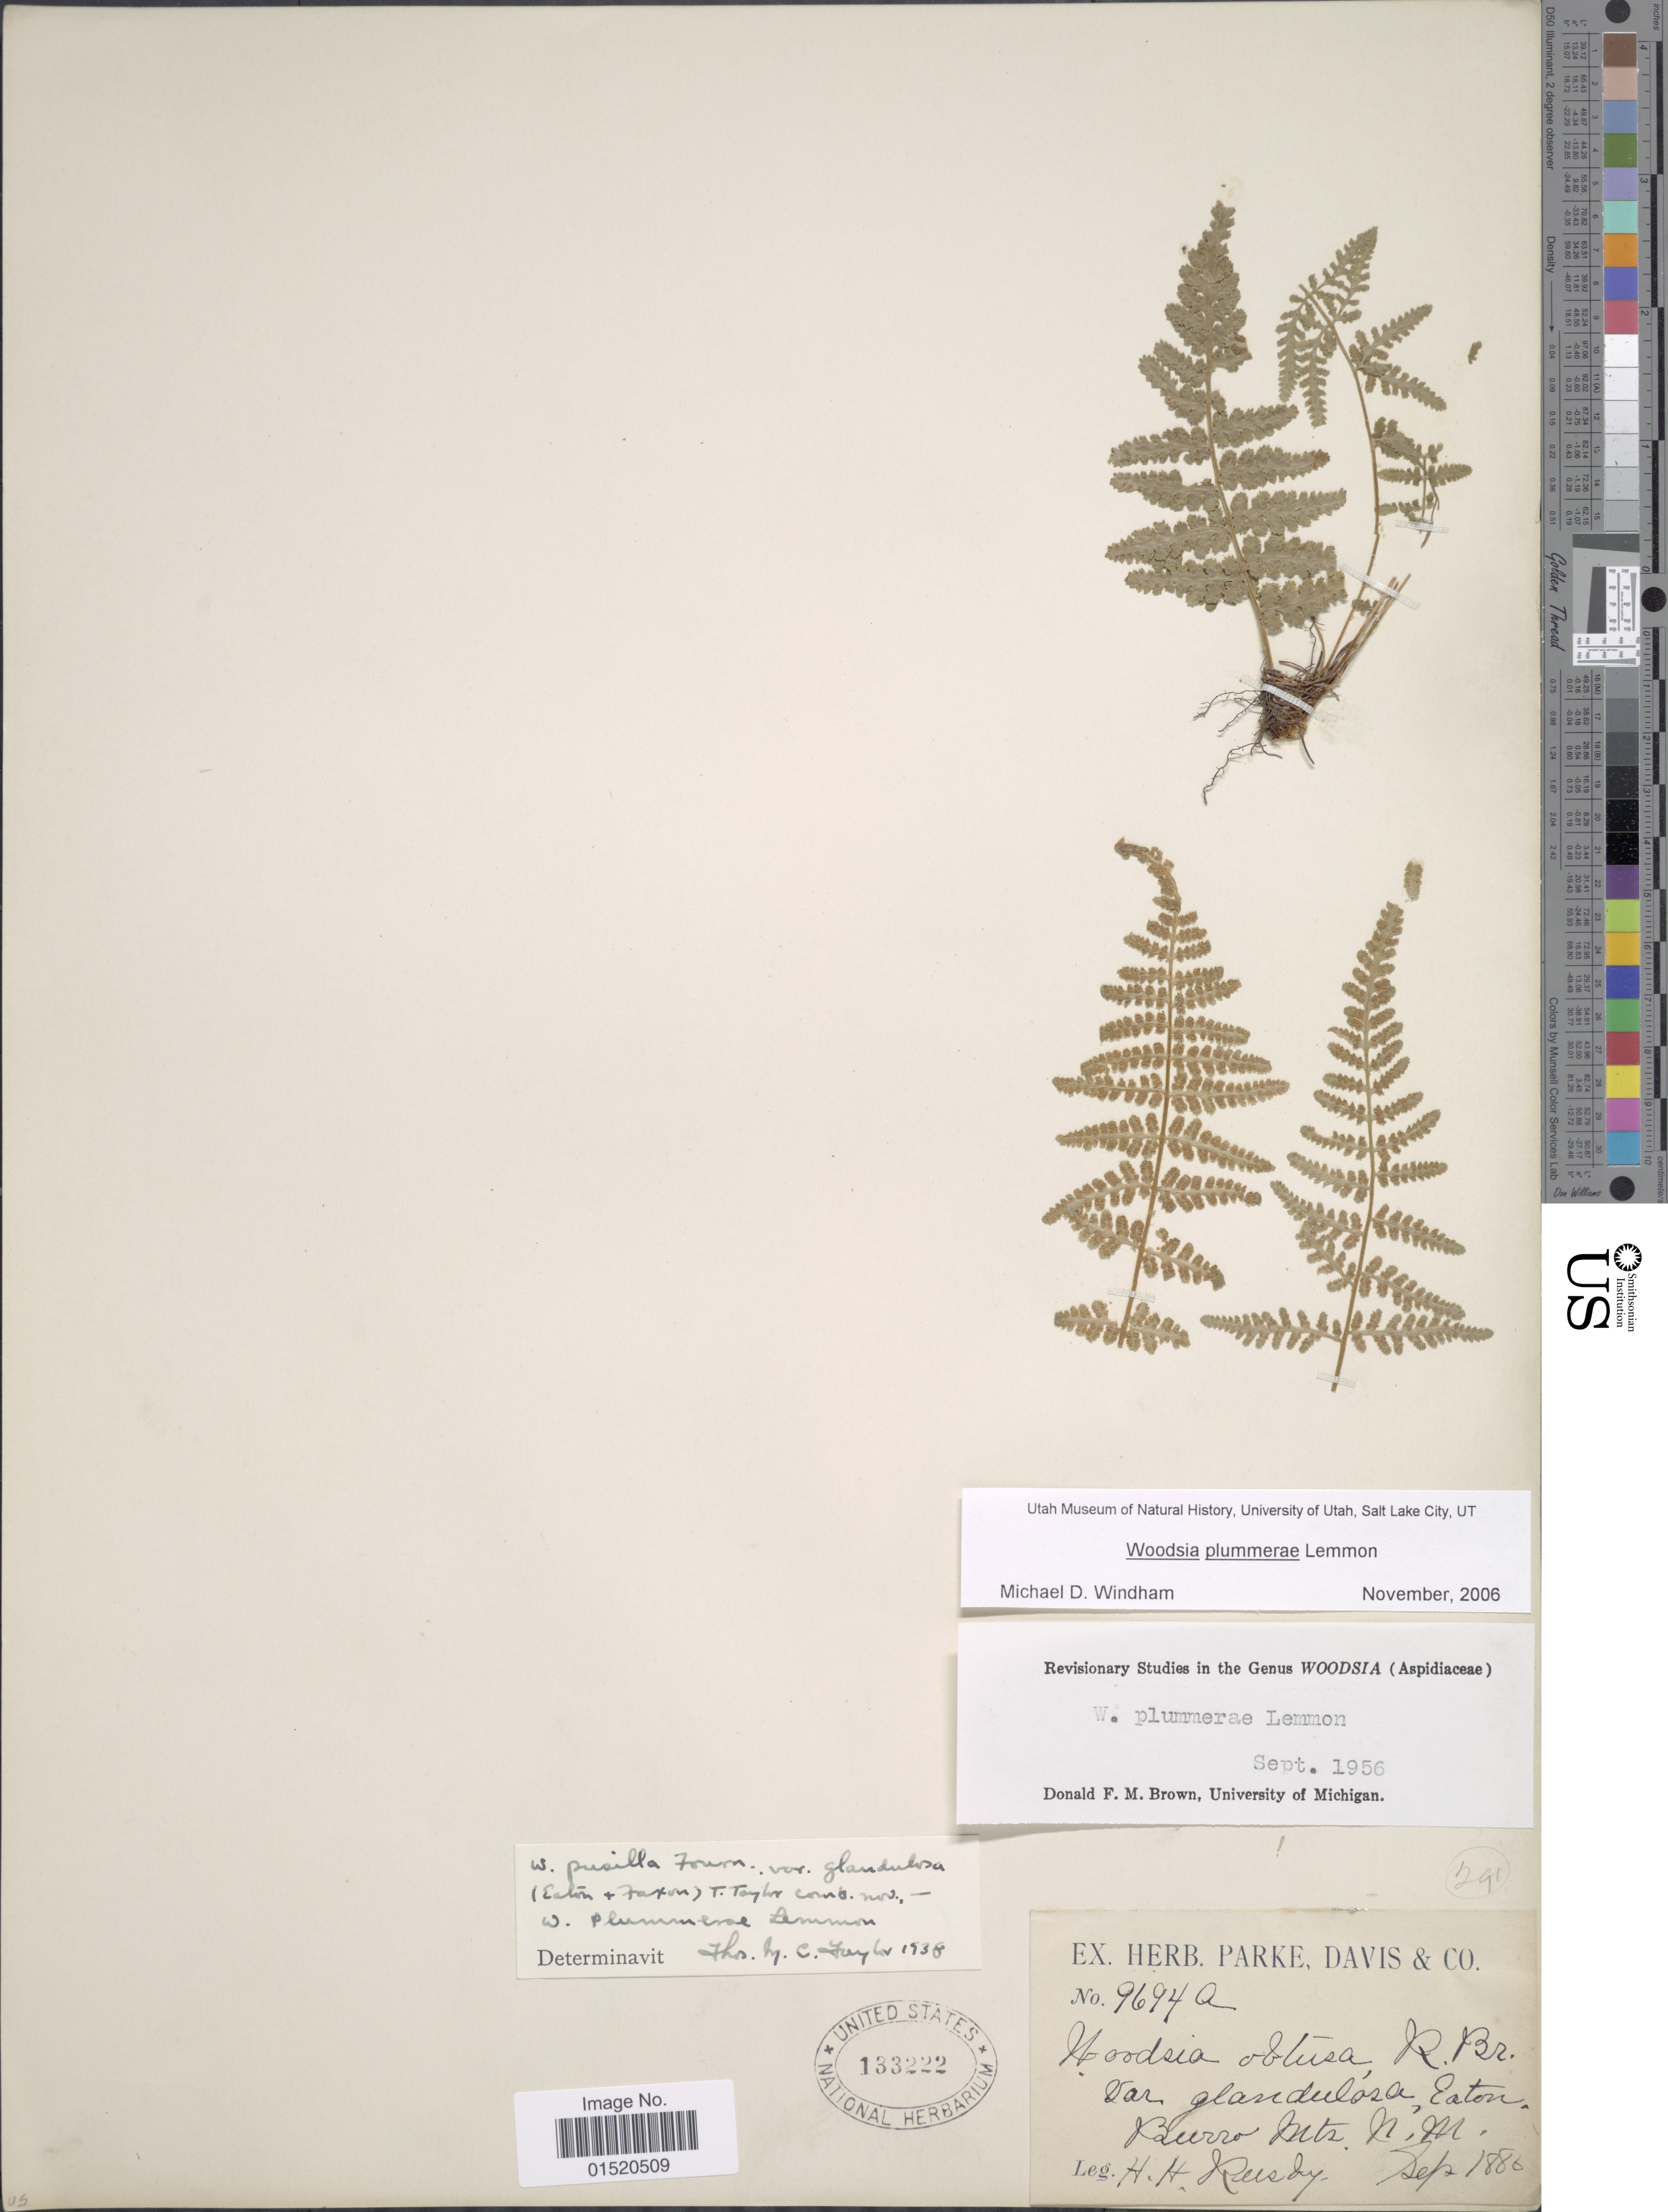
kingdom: Plantae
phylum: Tracheophyta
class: Polypodiopsida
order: Polypodiales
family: Woodsiaceae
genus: Woodsia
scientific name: Woodsia plummerae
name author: Lemmon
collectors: H. H. Rusby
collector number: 9694a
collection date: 1886-09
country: United States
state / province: New Mexico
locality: Burro Mts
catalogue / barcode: US 133222